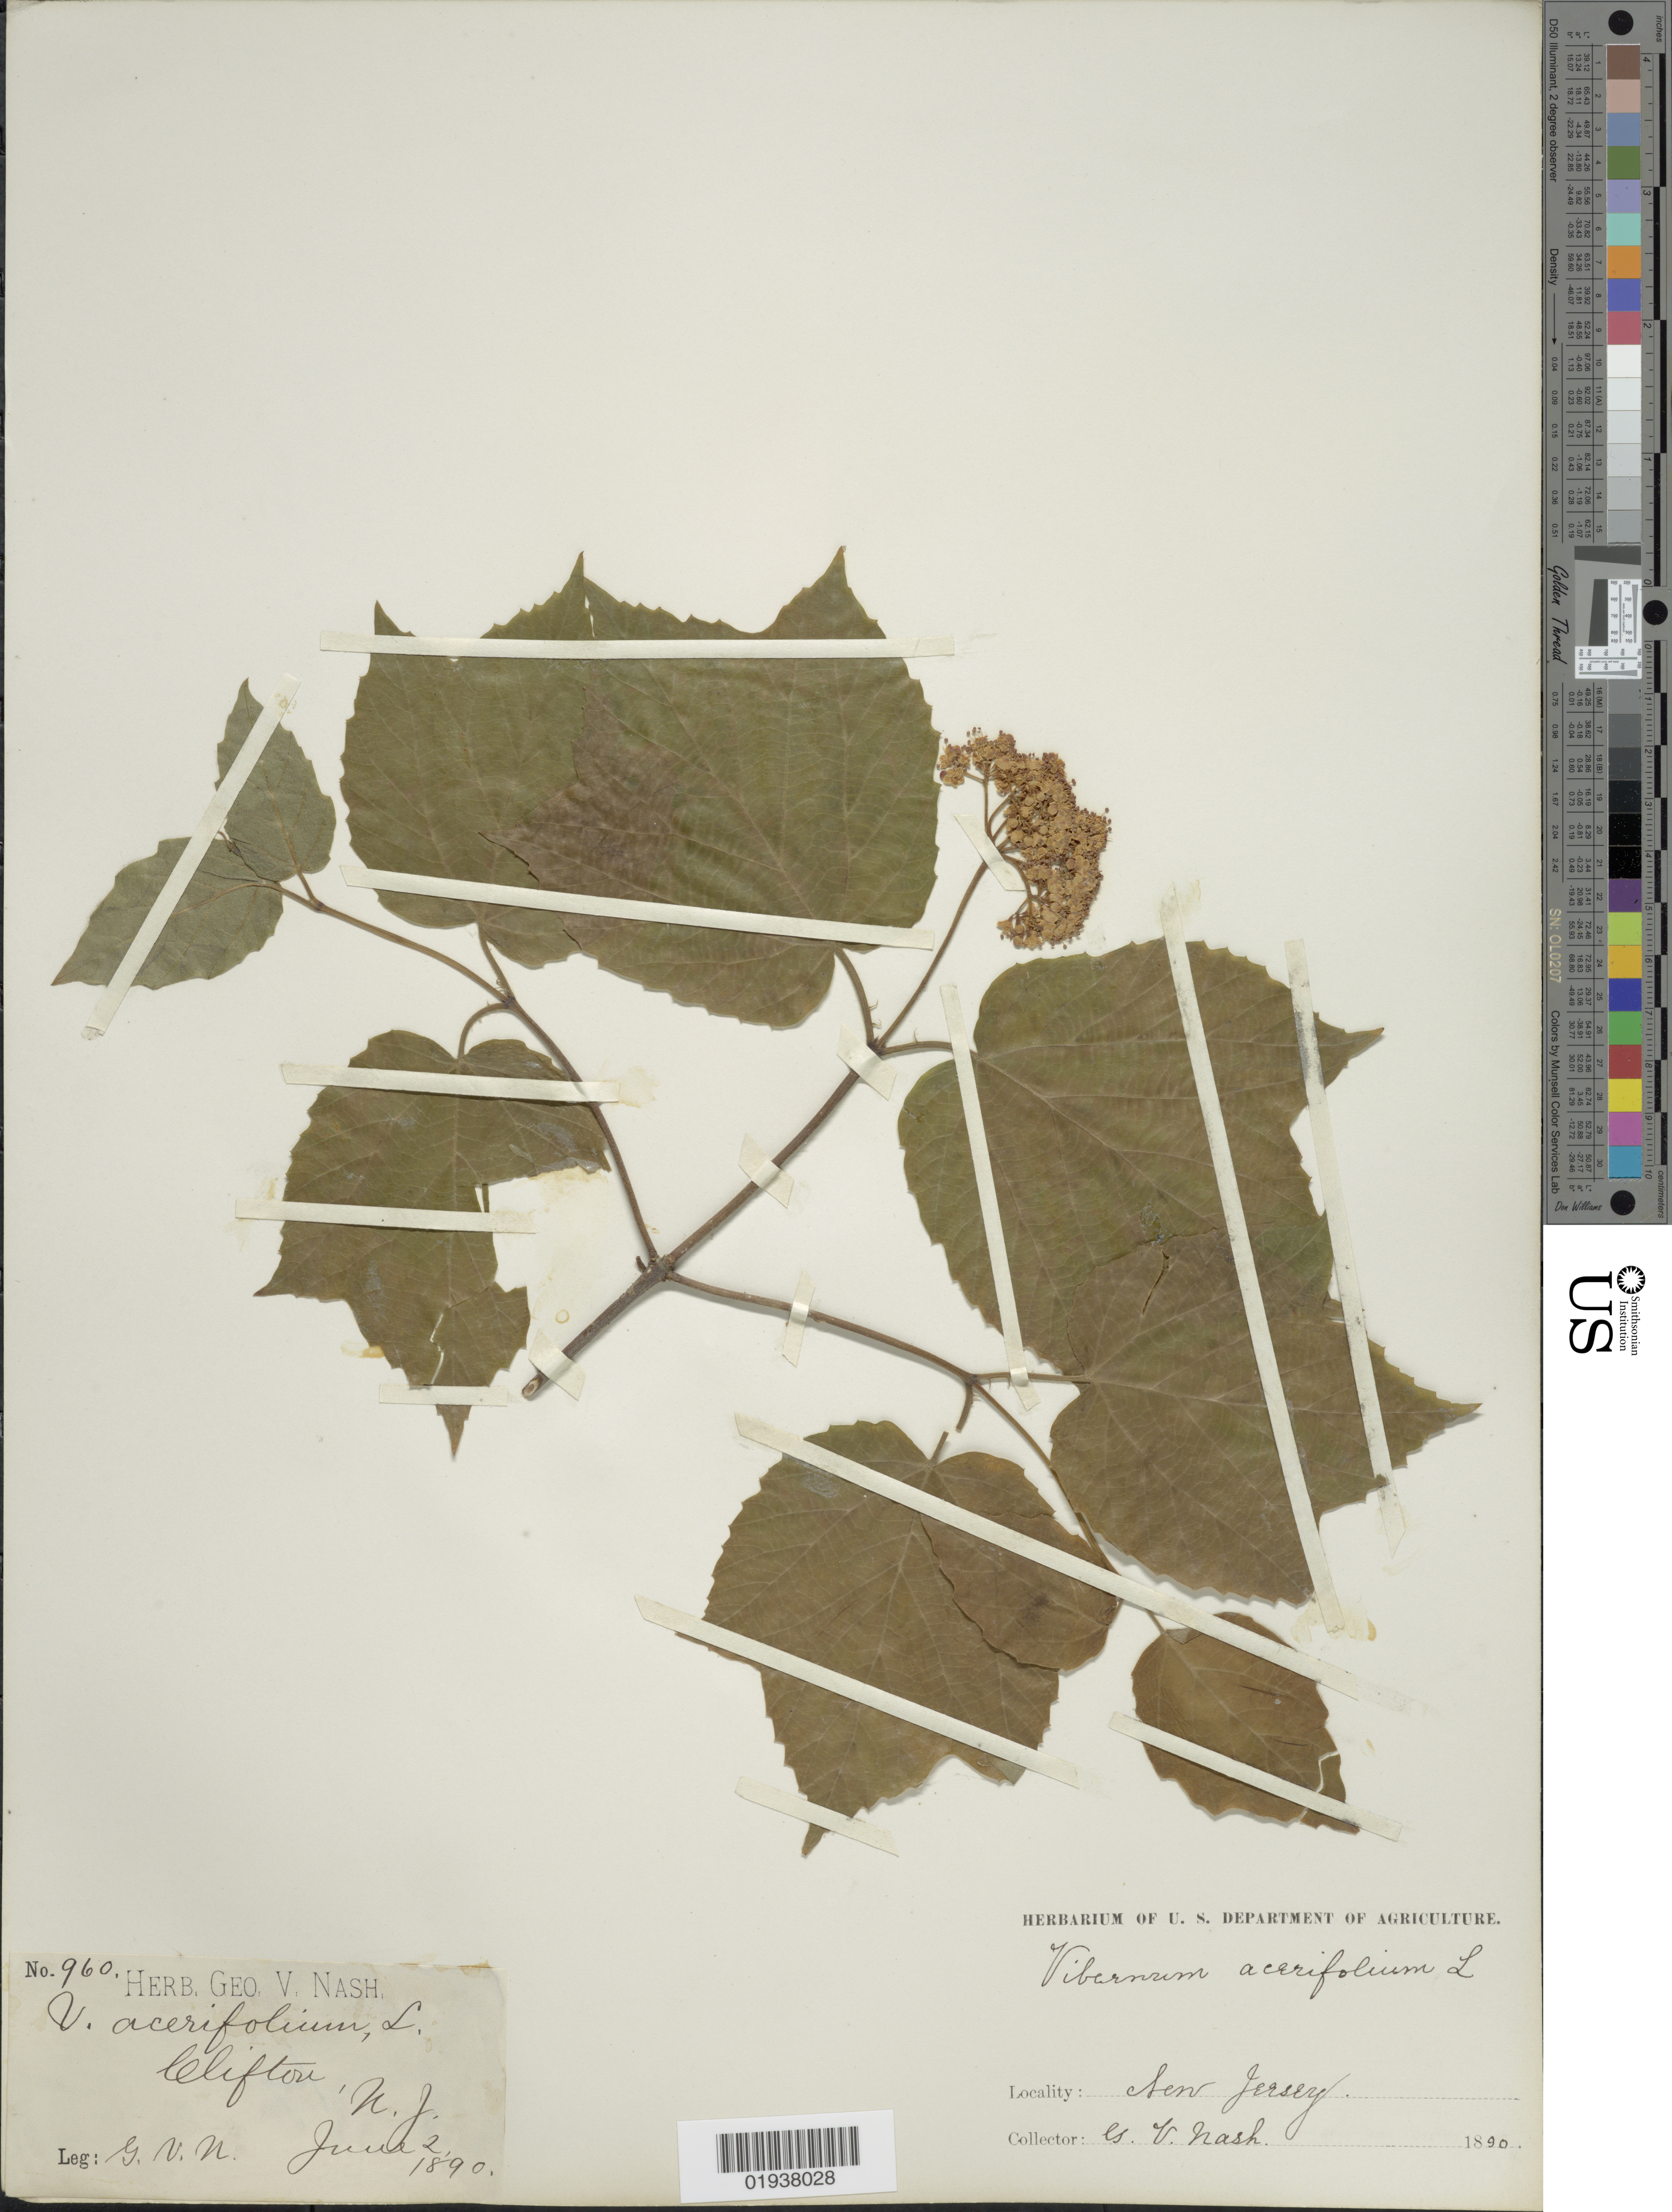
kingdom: Plantae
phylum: Tracheophyta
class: Magnoliopsida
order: Dipsacales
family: Viburnaceae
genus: Viburnum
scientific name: Viburnum acerifolium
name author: L.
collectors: G. V. Nash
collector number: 960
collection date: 1890-06-02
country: United States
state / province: New Jersey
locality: Clifton